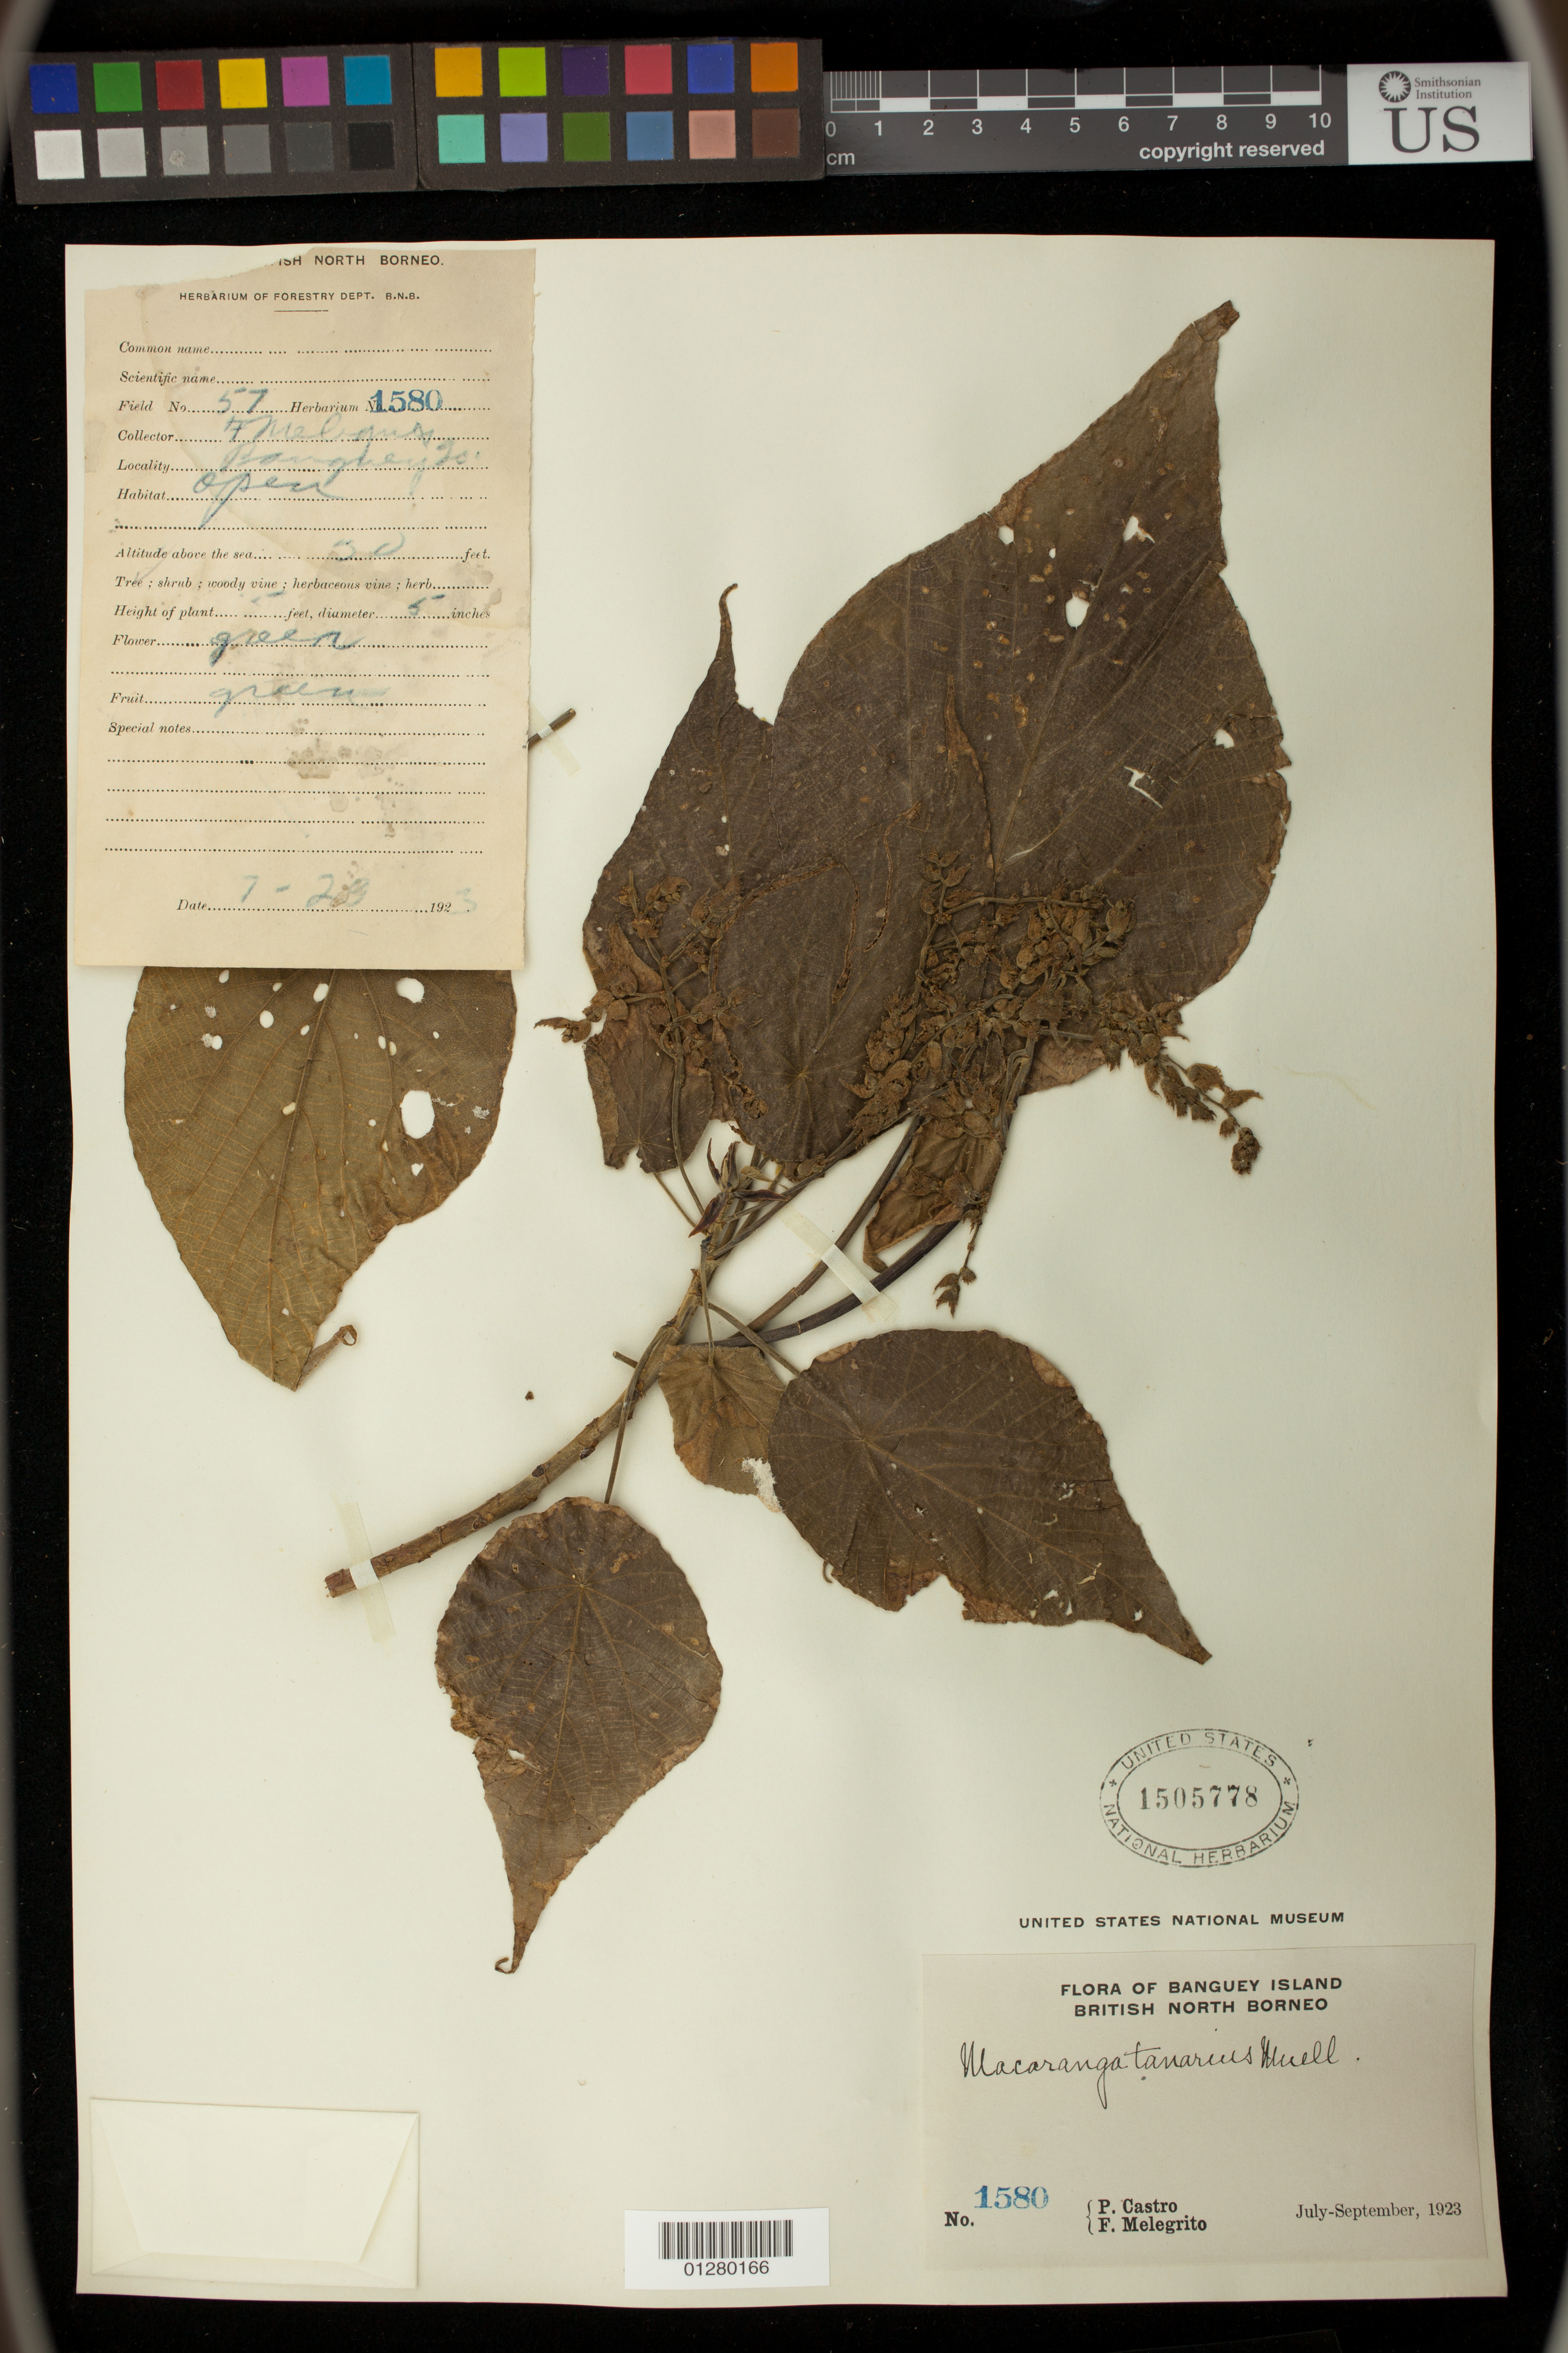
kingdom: Plantae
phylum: Tracheophyta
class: Magnoliopsida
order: Malpighiales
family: Euphorbiaceae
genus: Macaranga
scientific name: Macaranga tanarius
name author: (L.) Müll. Arg.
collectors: P. Castro & F. Melegrito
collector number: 1580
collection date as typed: Jul 1923 to -- Sep 1923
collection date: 1923-07/1923-09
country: Malaysia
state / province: Sabah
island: Borneo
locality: Banguey island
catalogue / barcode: US 1505778